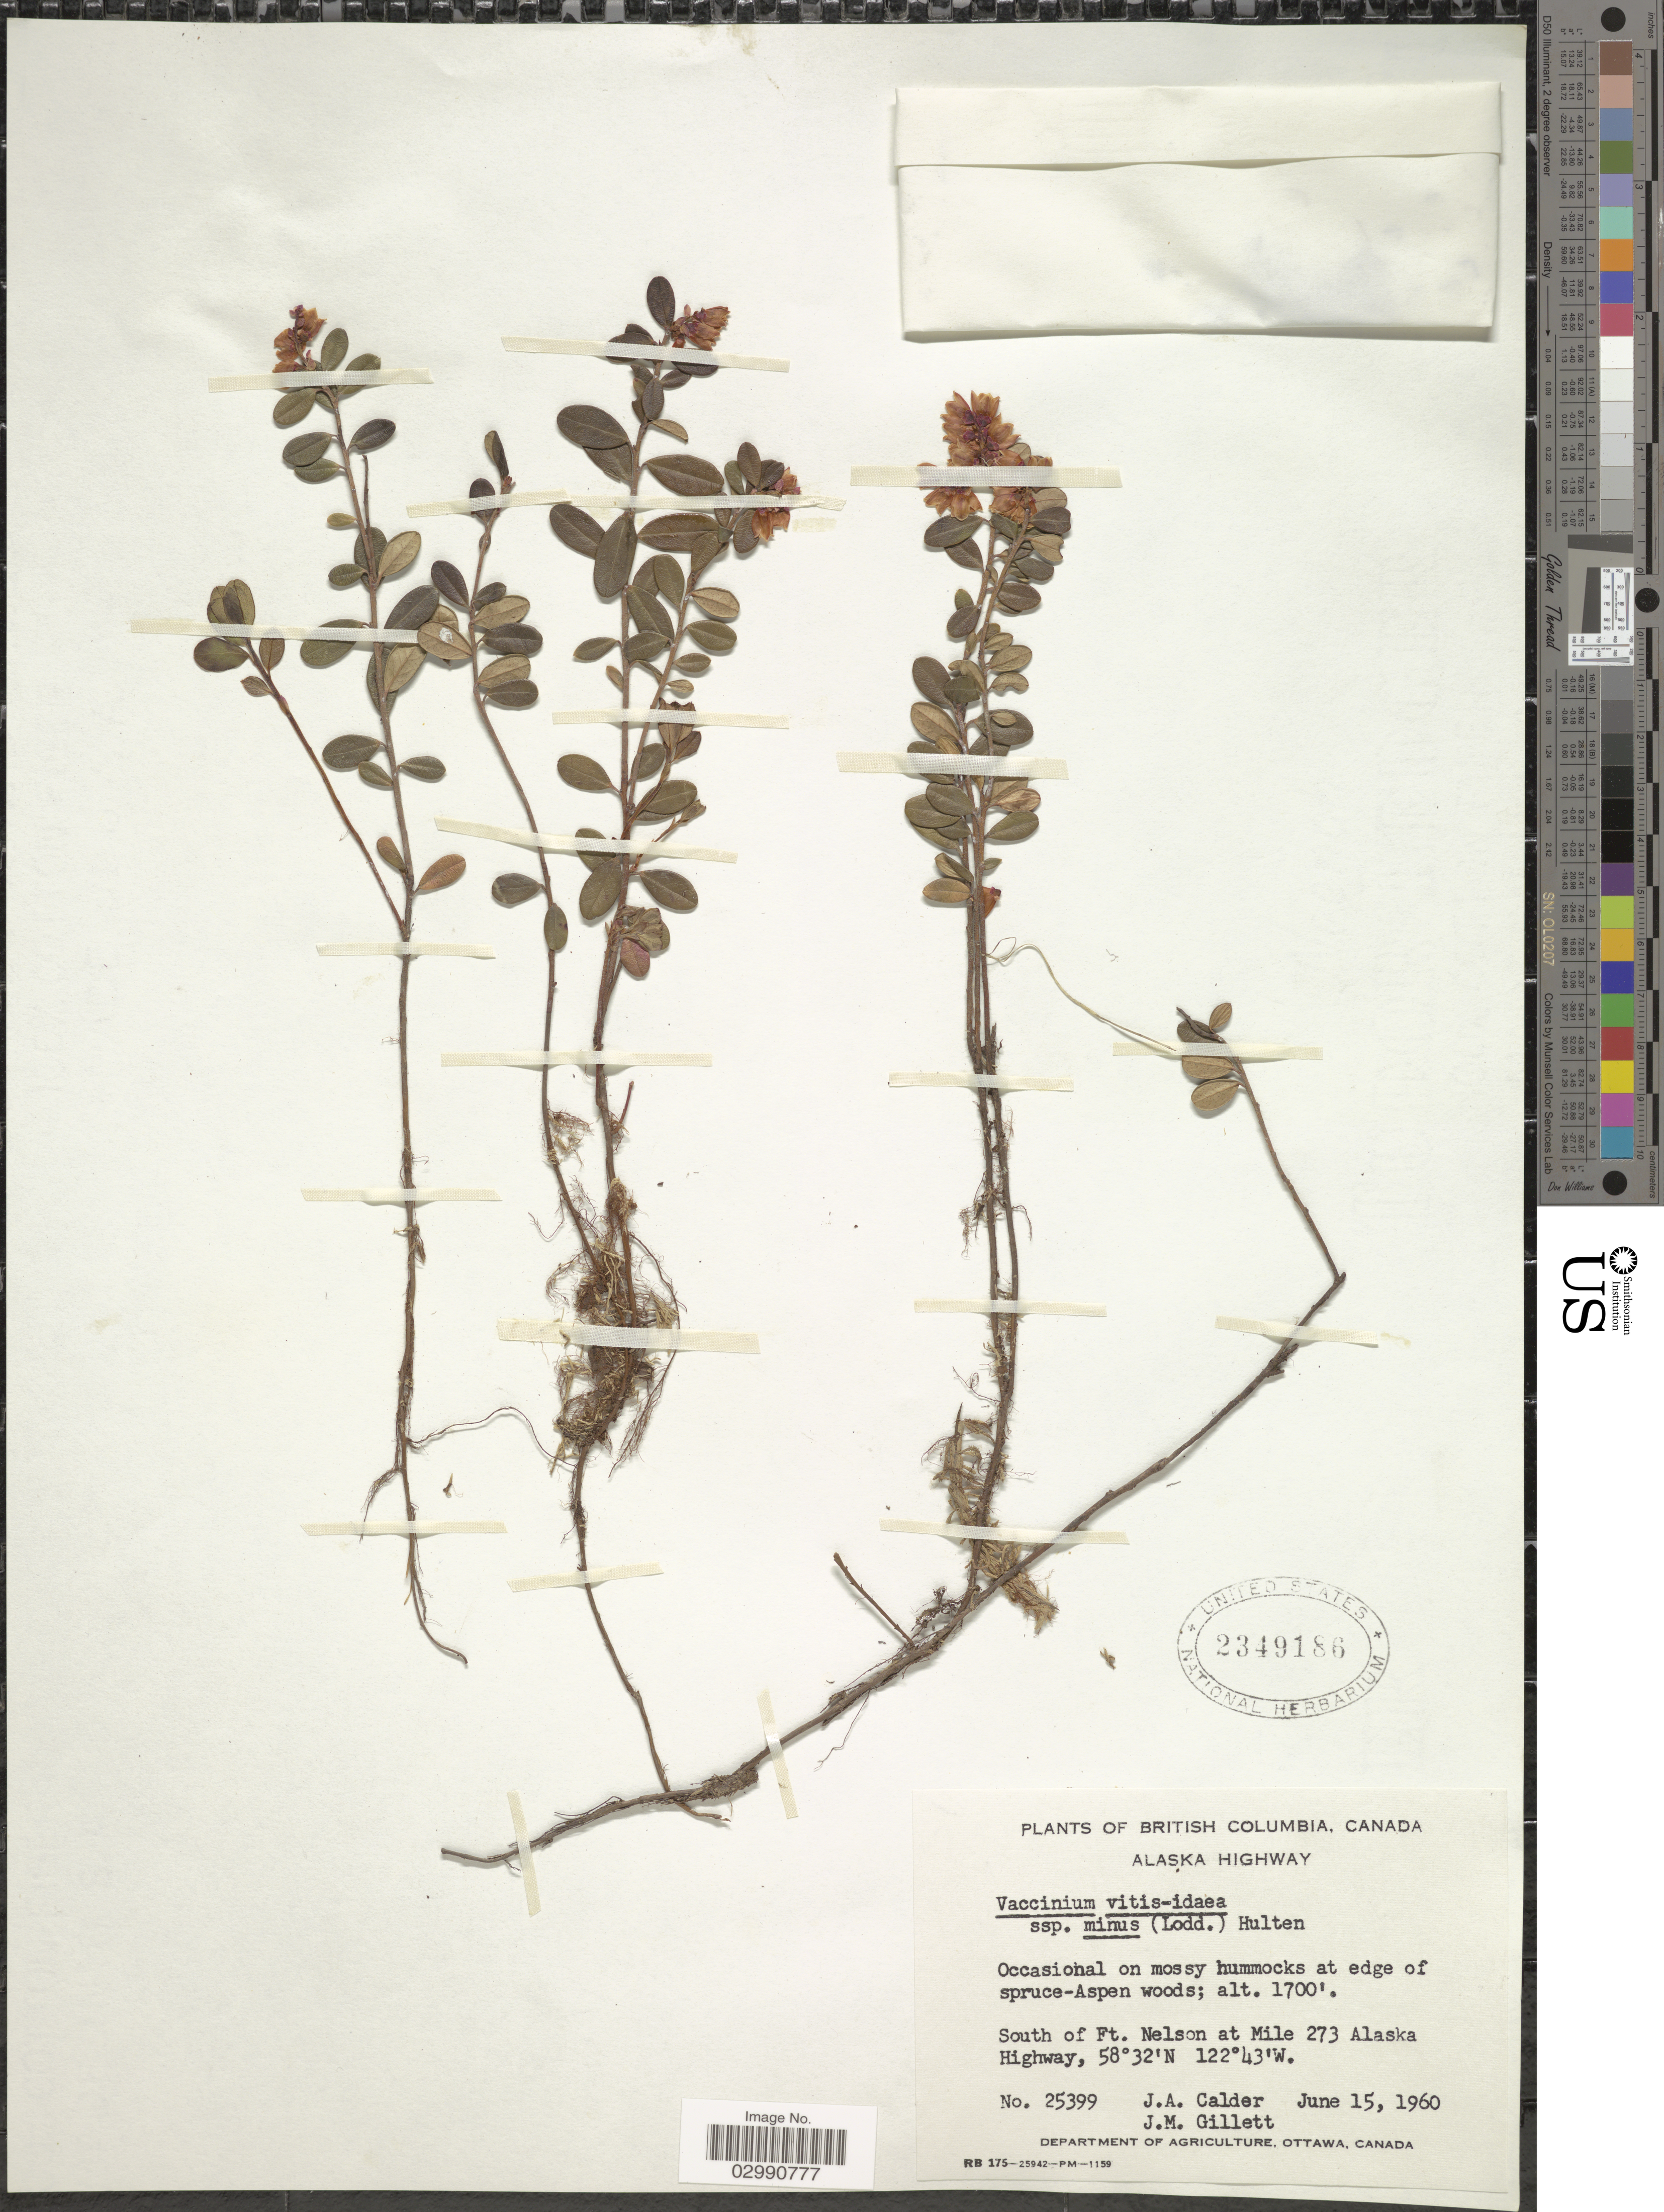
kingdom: Plantae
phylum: Tracheophyta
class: Magnoliopsida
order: Ericales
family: Ericaceae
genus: Vaccinium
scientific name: Vaccinium vitis-idaea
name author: L.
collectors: J. A. Calder & J. M. Gillett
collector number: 25399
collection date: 1960-06-15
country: Canada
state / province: British Columbia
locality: Alaska Highway, South of Ft. Nelson at Mile 273 Alaska Highway.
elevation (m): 518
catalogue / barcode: US 2349186